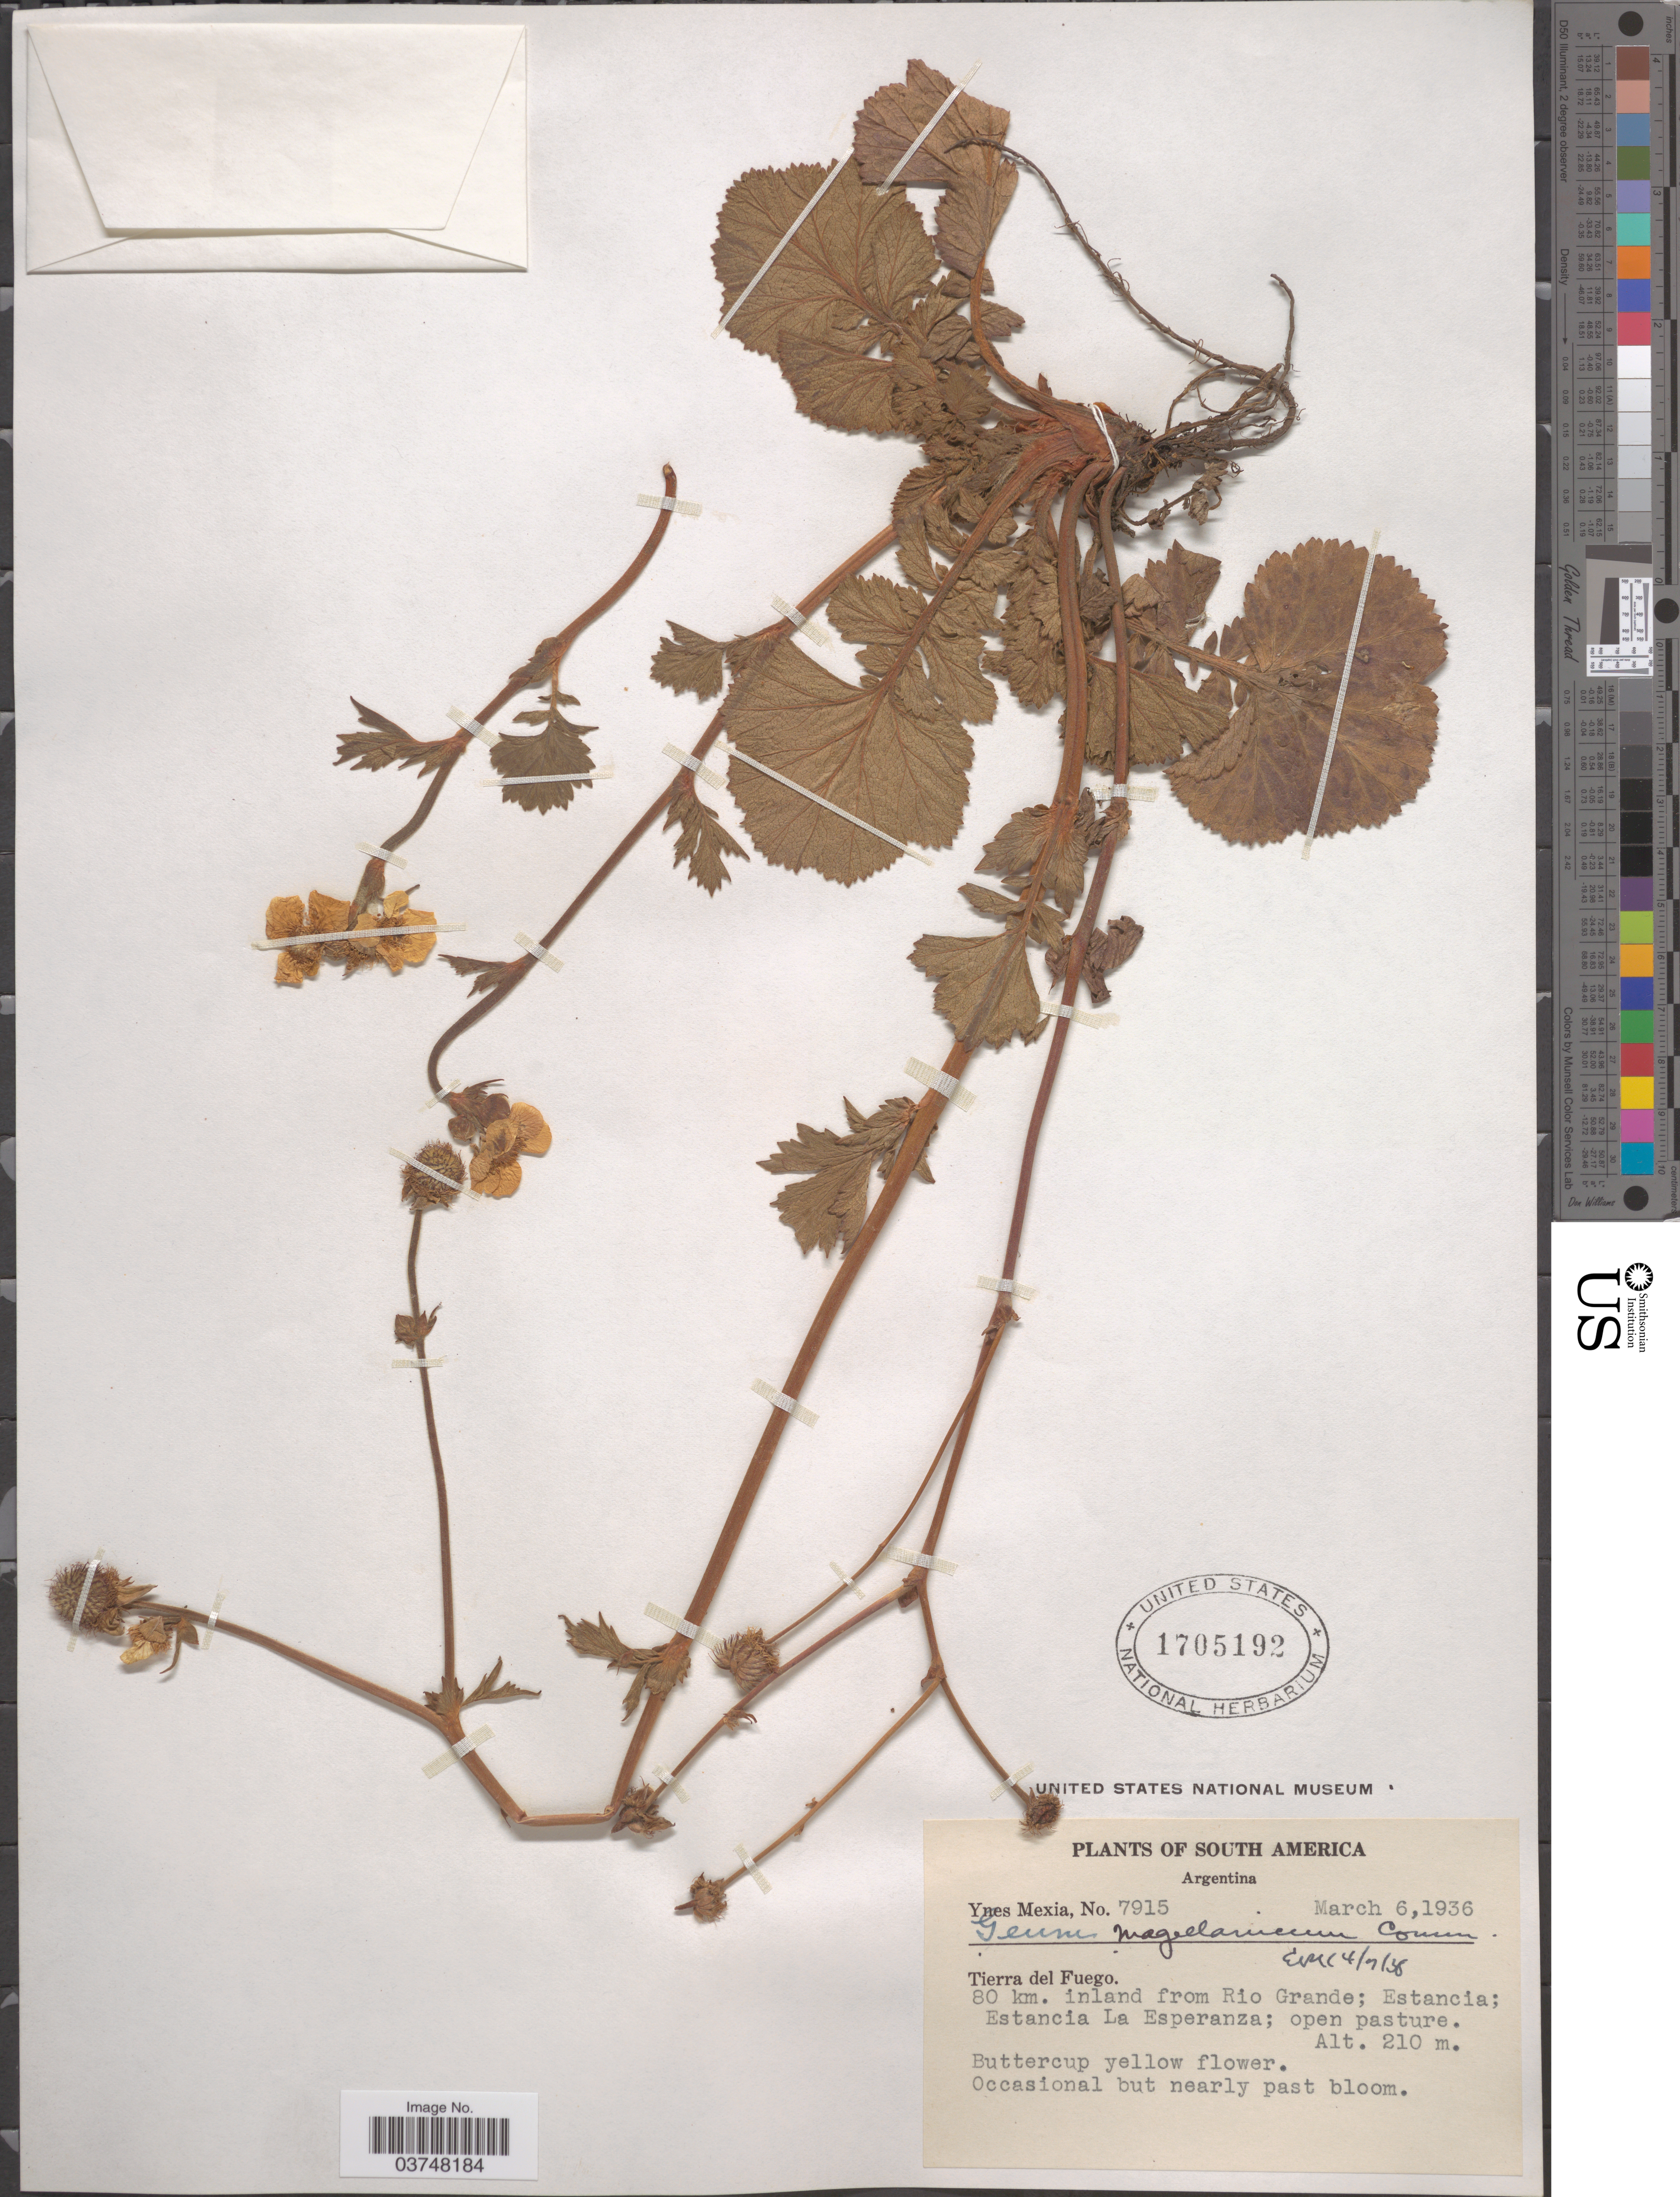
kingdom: Plantae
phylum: Tracheophyta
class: Magnoliopsida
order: Rosales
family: Rosaceae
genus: Geum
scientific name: Geum magellanicum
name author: Comm. ex Pers.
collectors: Y. Mexia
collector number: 7915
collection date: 1936-03-06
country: Argentina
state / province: Tierra del Fuego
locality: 80 km. inland from Rio Grande; Estancia; Estancia La Esperanza.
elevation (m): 210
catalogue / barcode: US 1705192